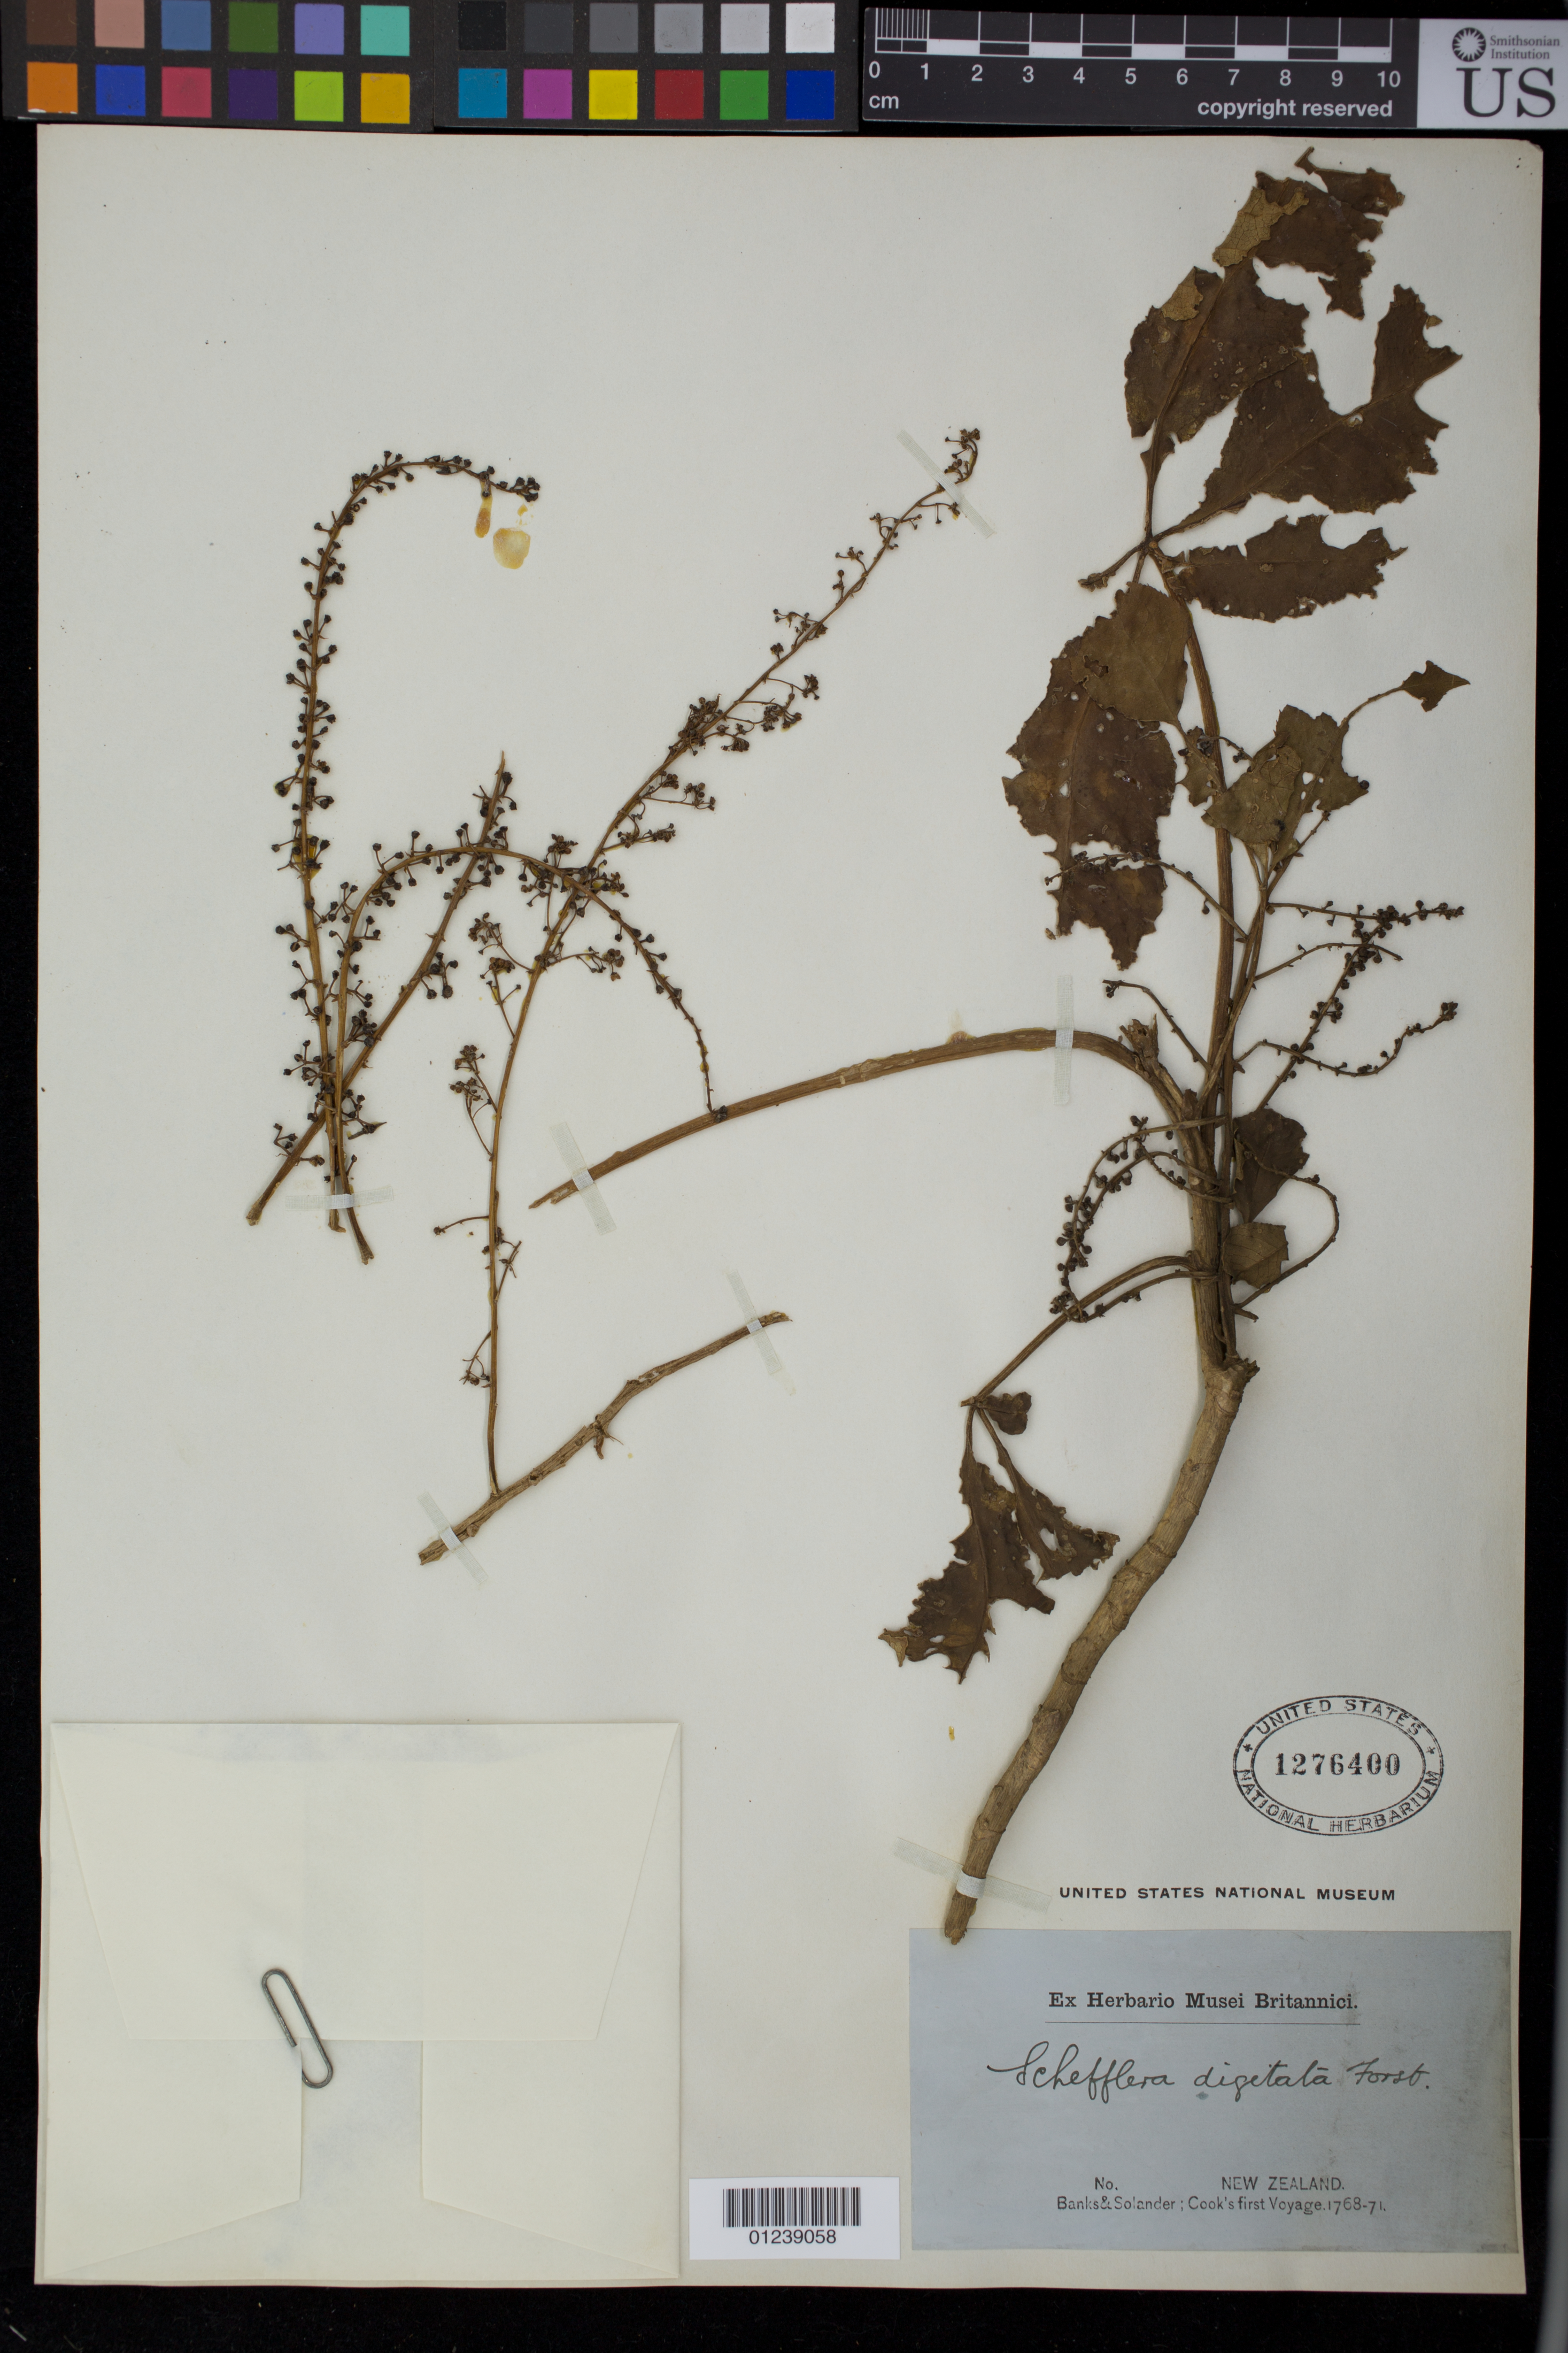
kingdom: Plantae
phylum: Tracheophyta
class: Magnoliopsida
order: Apiales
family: Araliaceae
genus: Heptapleurum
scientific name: Heptapleurum insularum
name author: Seem.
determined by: Wagner, W. L., (BOT), Smithsonian Institution - National Museum of Natural History (UNITED STATES)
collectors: -- Banks & D. C. Solander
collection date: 1768/1771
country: New Zealand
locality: Cook's first Voyage 1768-71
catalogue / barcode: US 1276400